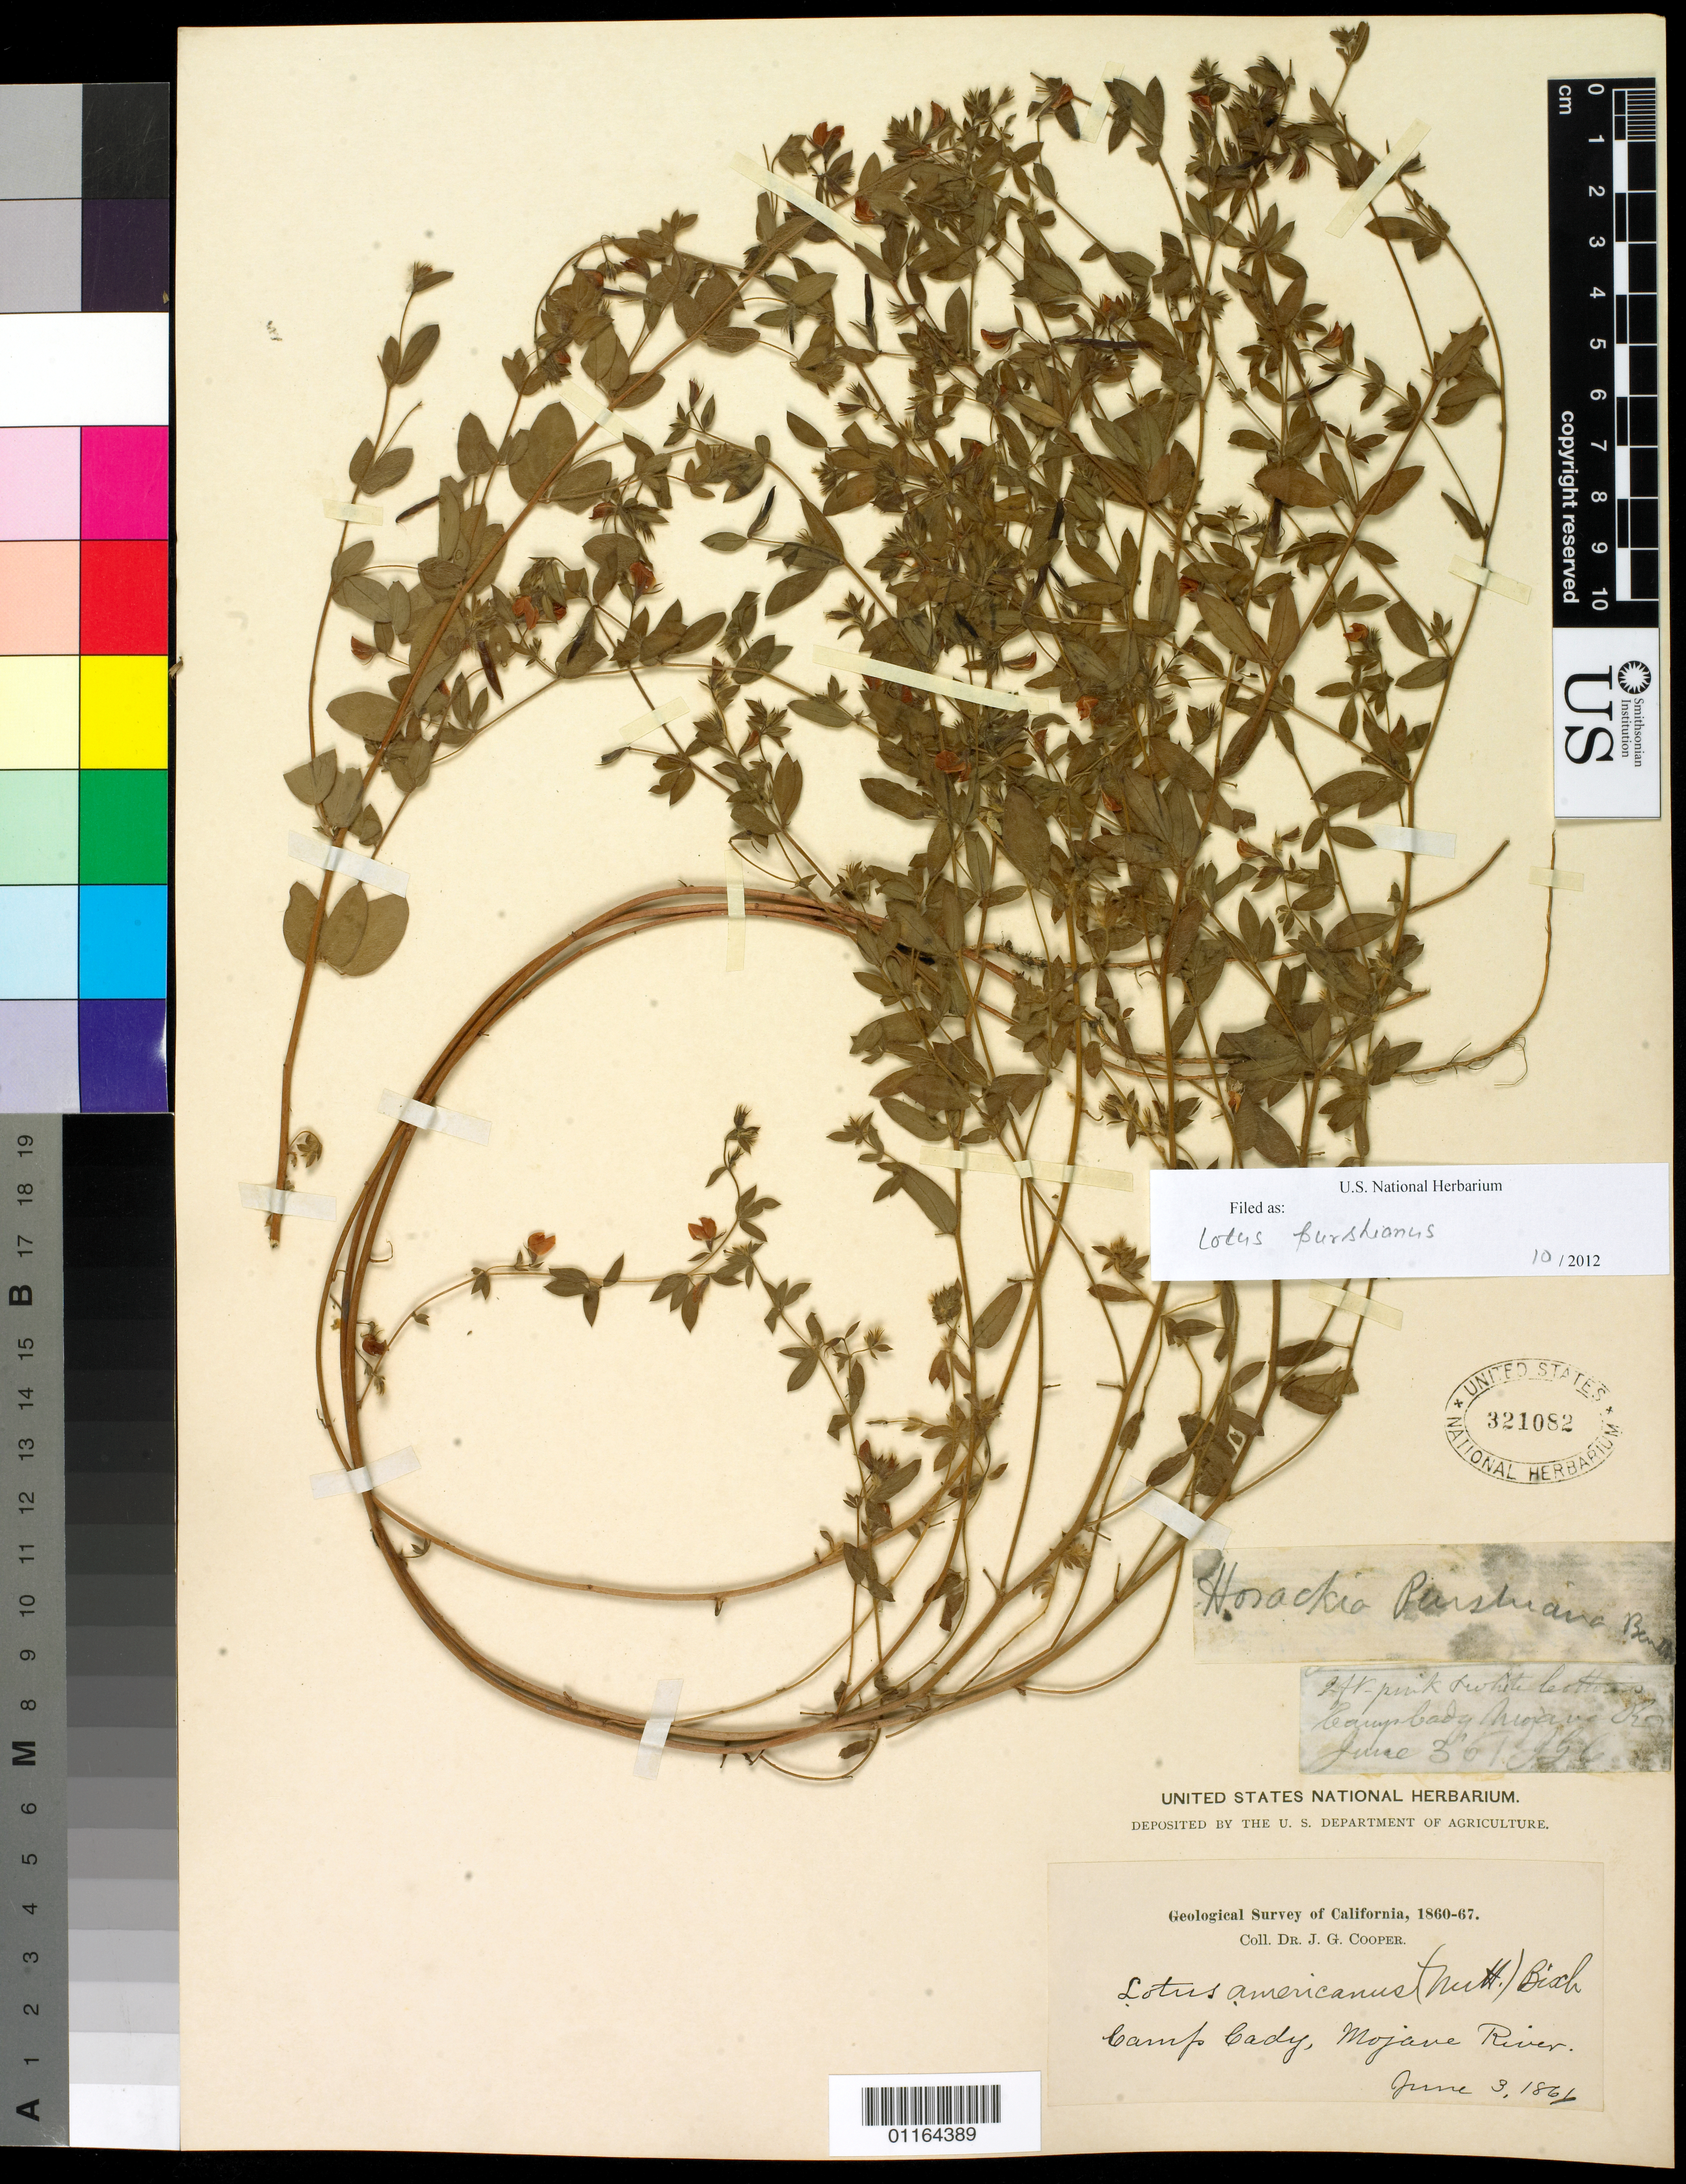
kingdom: Plantae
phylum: Tracheophyta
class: Magnoliopsida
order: Fabales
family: Fabaceae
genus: Acmispon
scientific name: Acmispon americanus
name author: (Nutt.) Rydb.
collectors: J. G. Cooper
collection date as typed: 03 Jun 1861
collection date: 1861-06-03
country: United States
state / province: California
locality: Camp Lady, Mojave River.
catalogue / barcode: US 321082